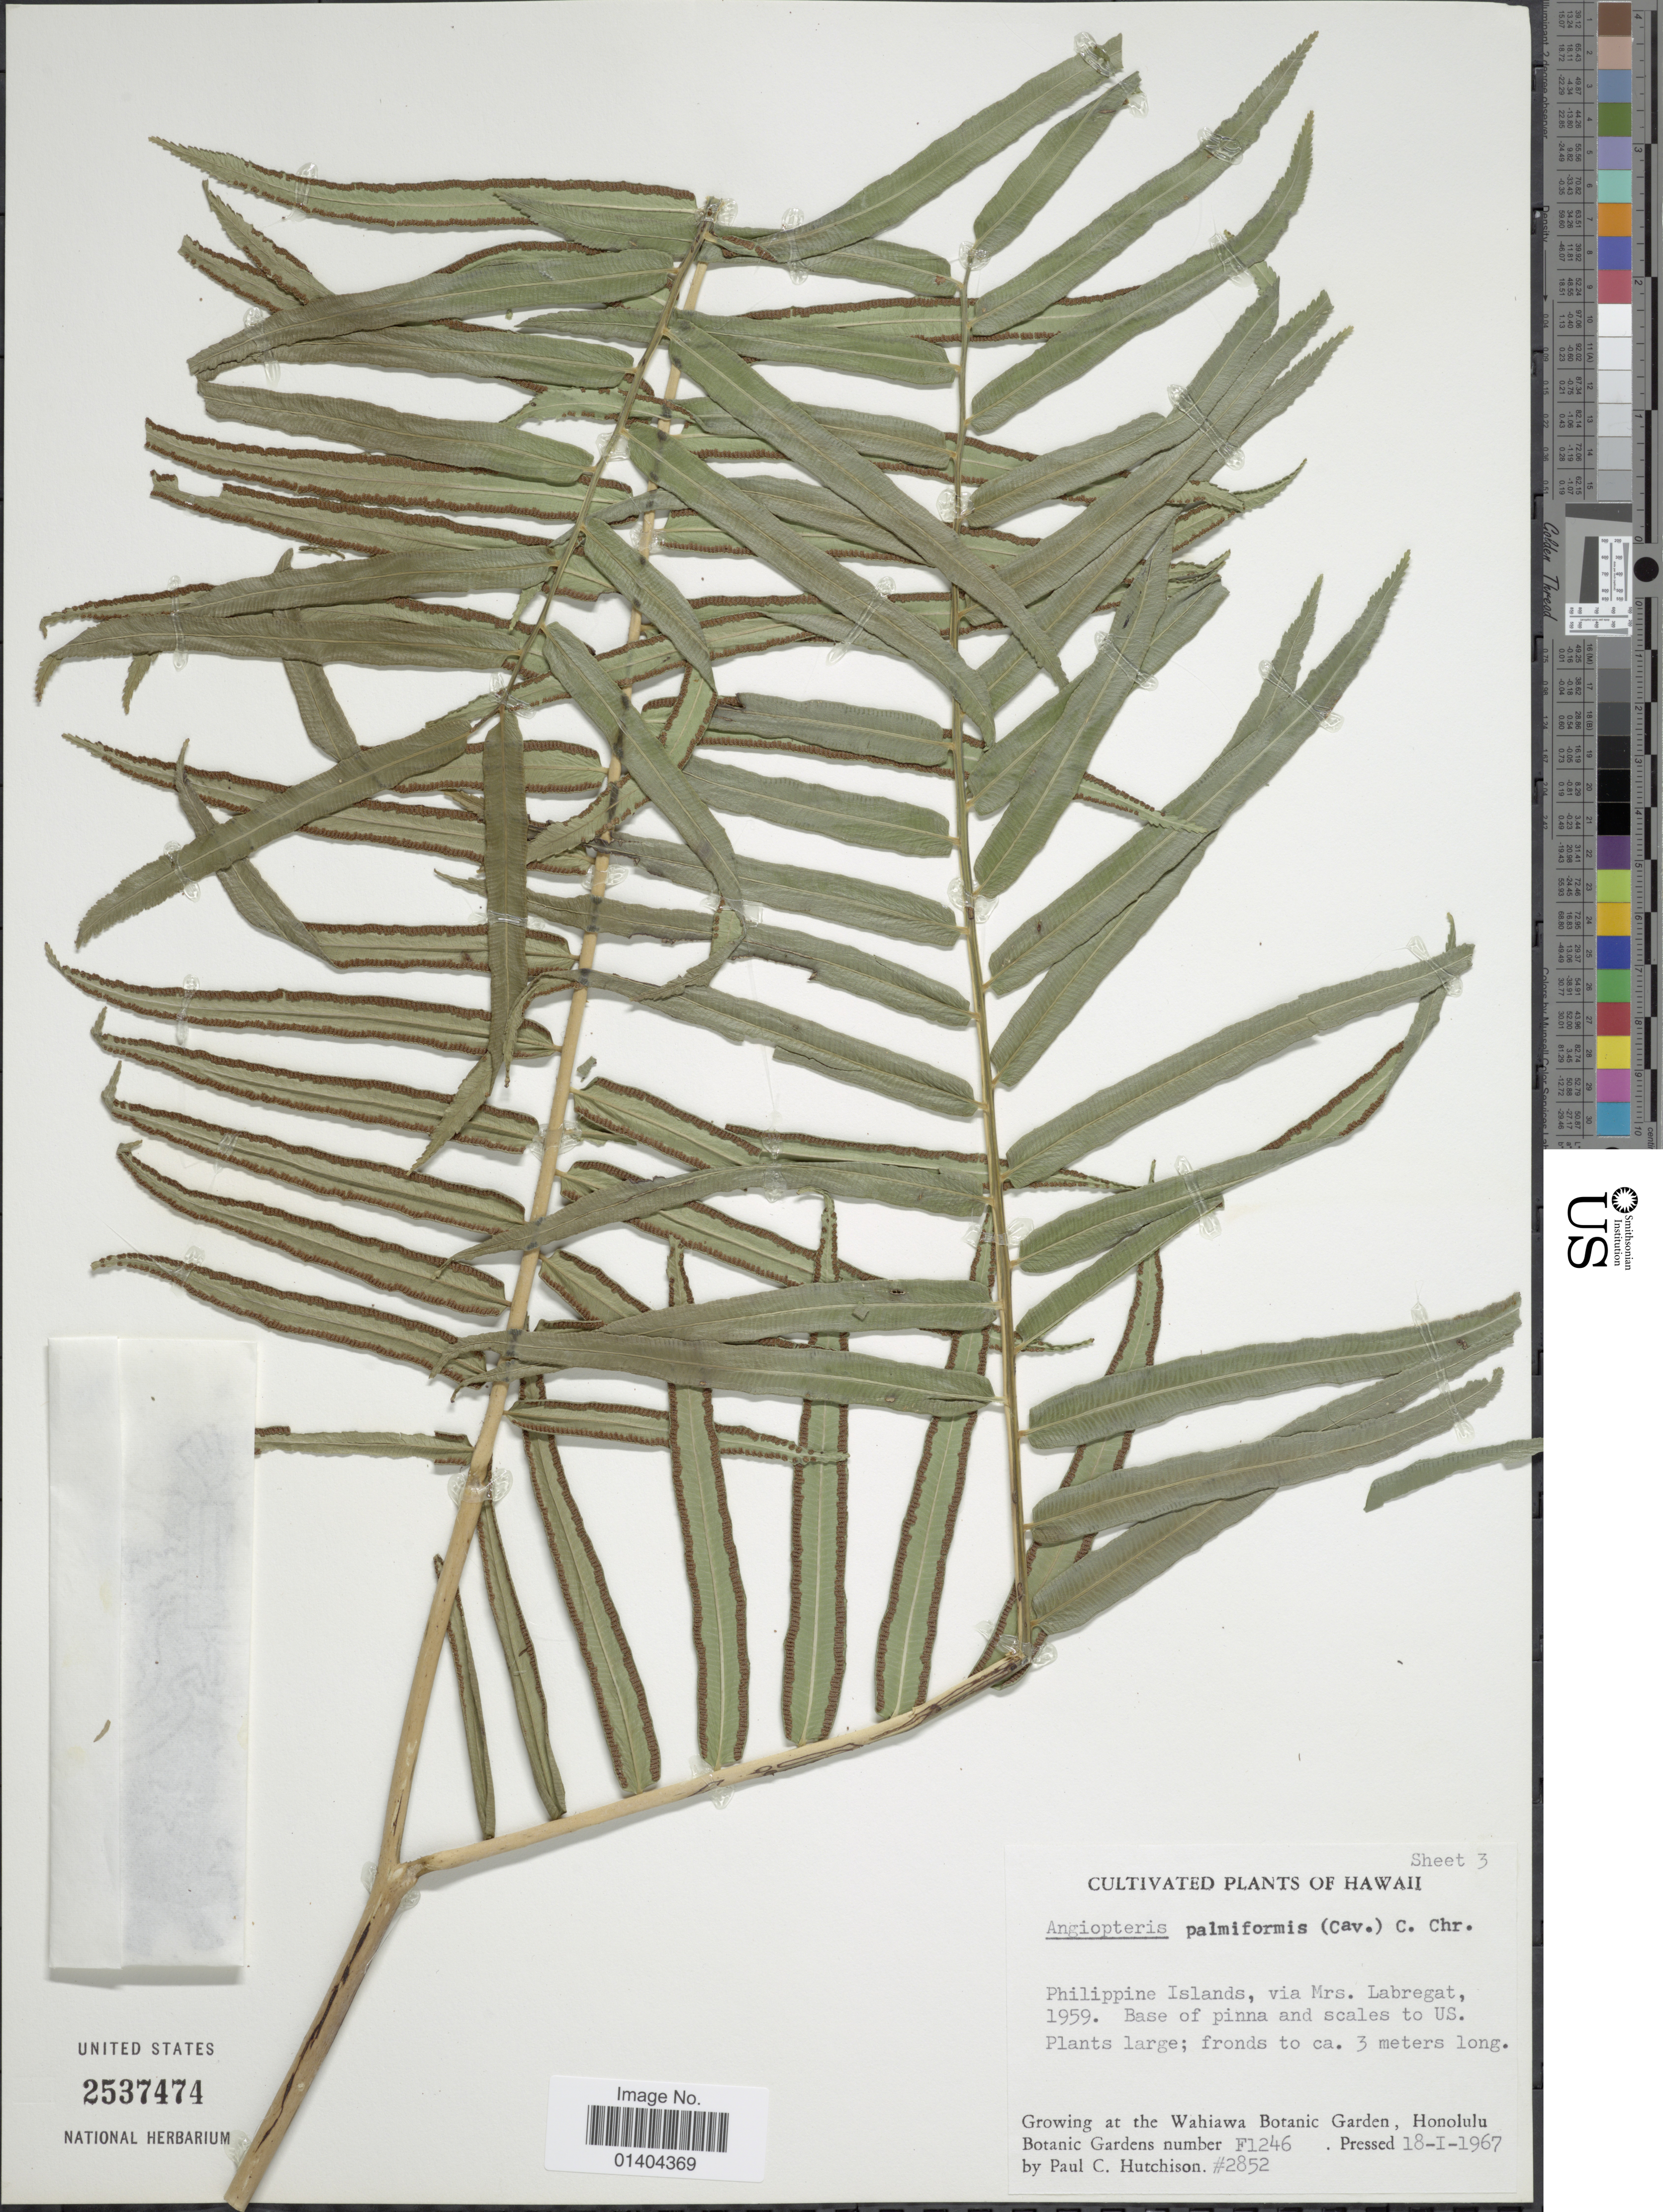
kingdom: Plantae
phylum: Tracheophyta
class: Polypodiopsida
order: Marattiales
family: Marattiaceae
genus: Angiopteris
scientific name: Angiopteris palmiformis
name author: (Cav.) C. Chr.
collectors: P. C. Hutchison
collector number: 2852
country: United States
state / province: Hawaii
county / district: Honolulu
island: Oahu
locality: Growing at the Wahiawa Botanic Garden, Honolulu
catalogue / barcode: US 2537474